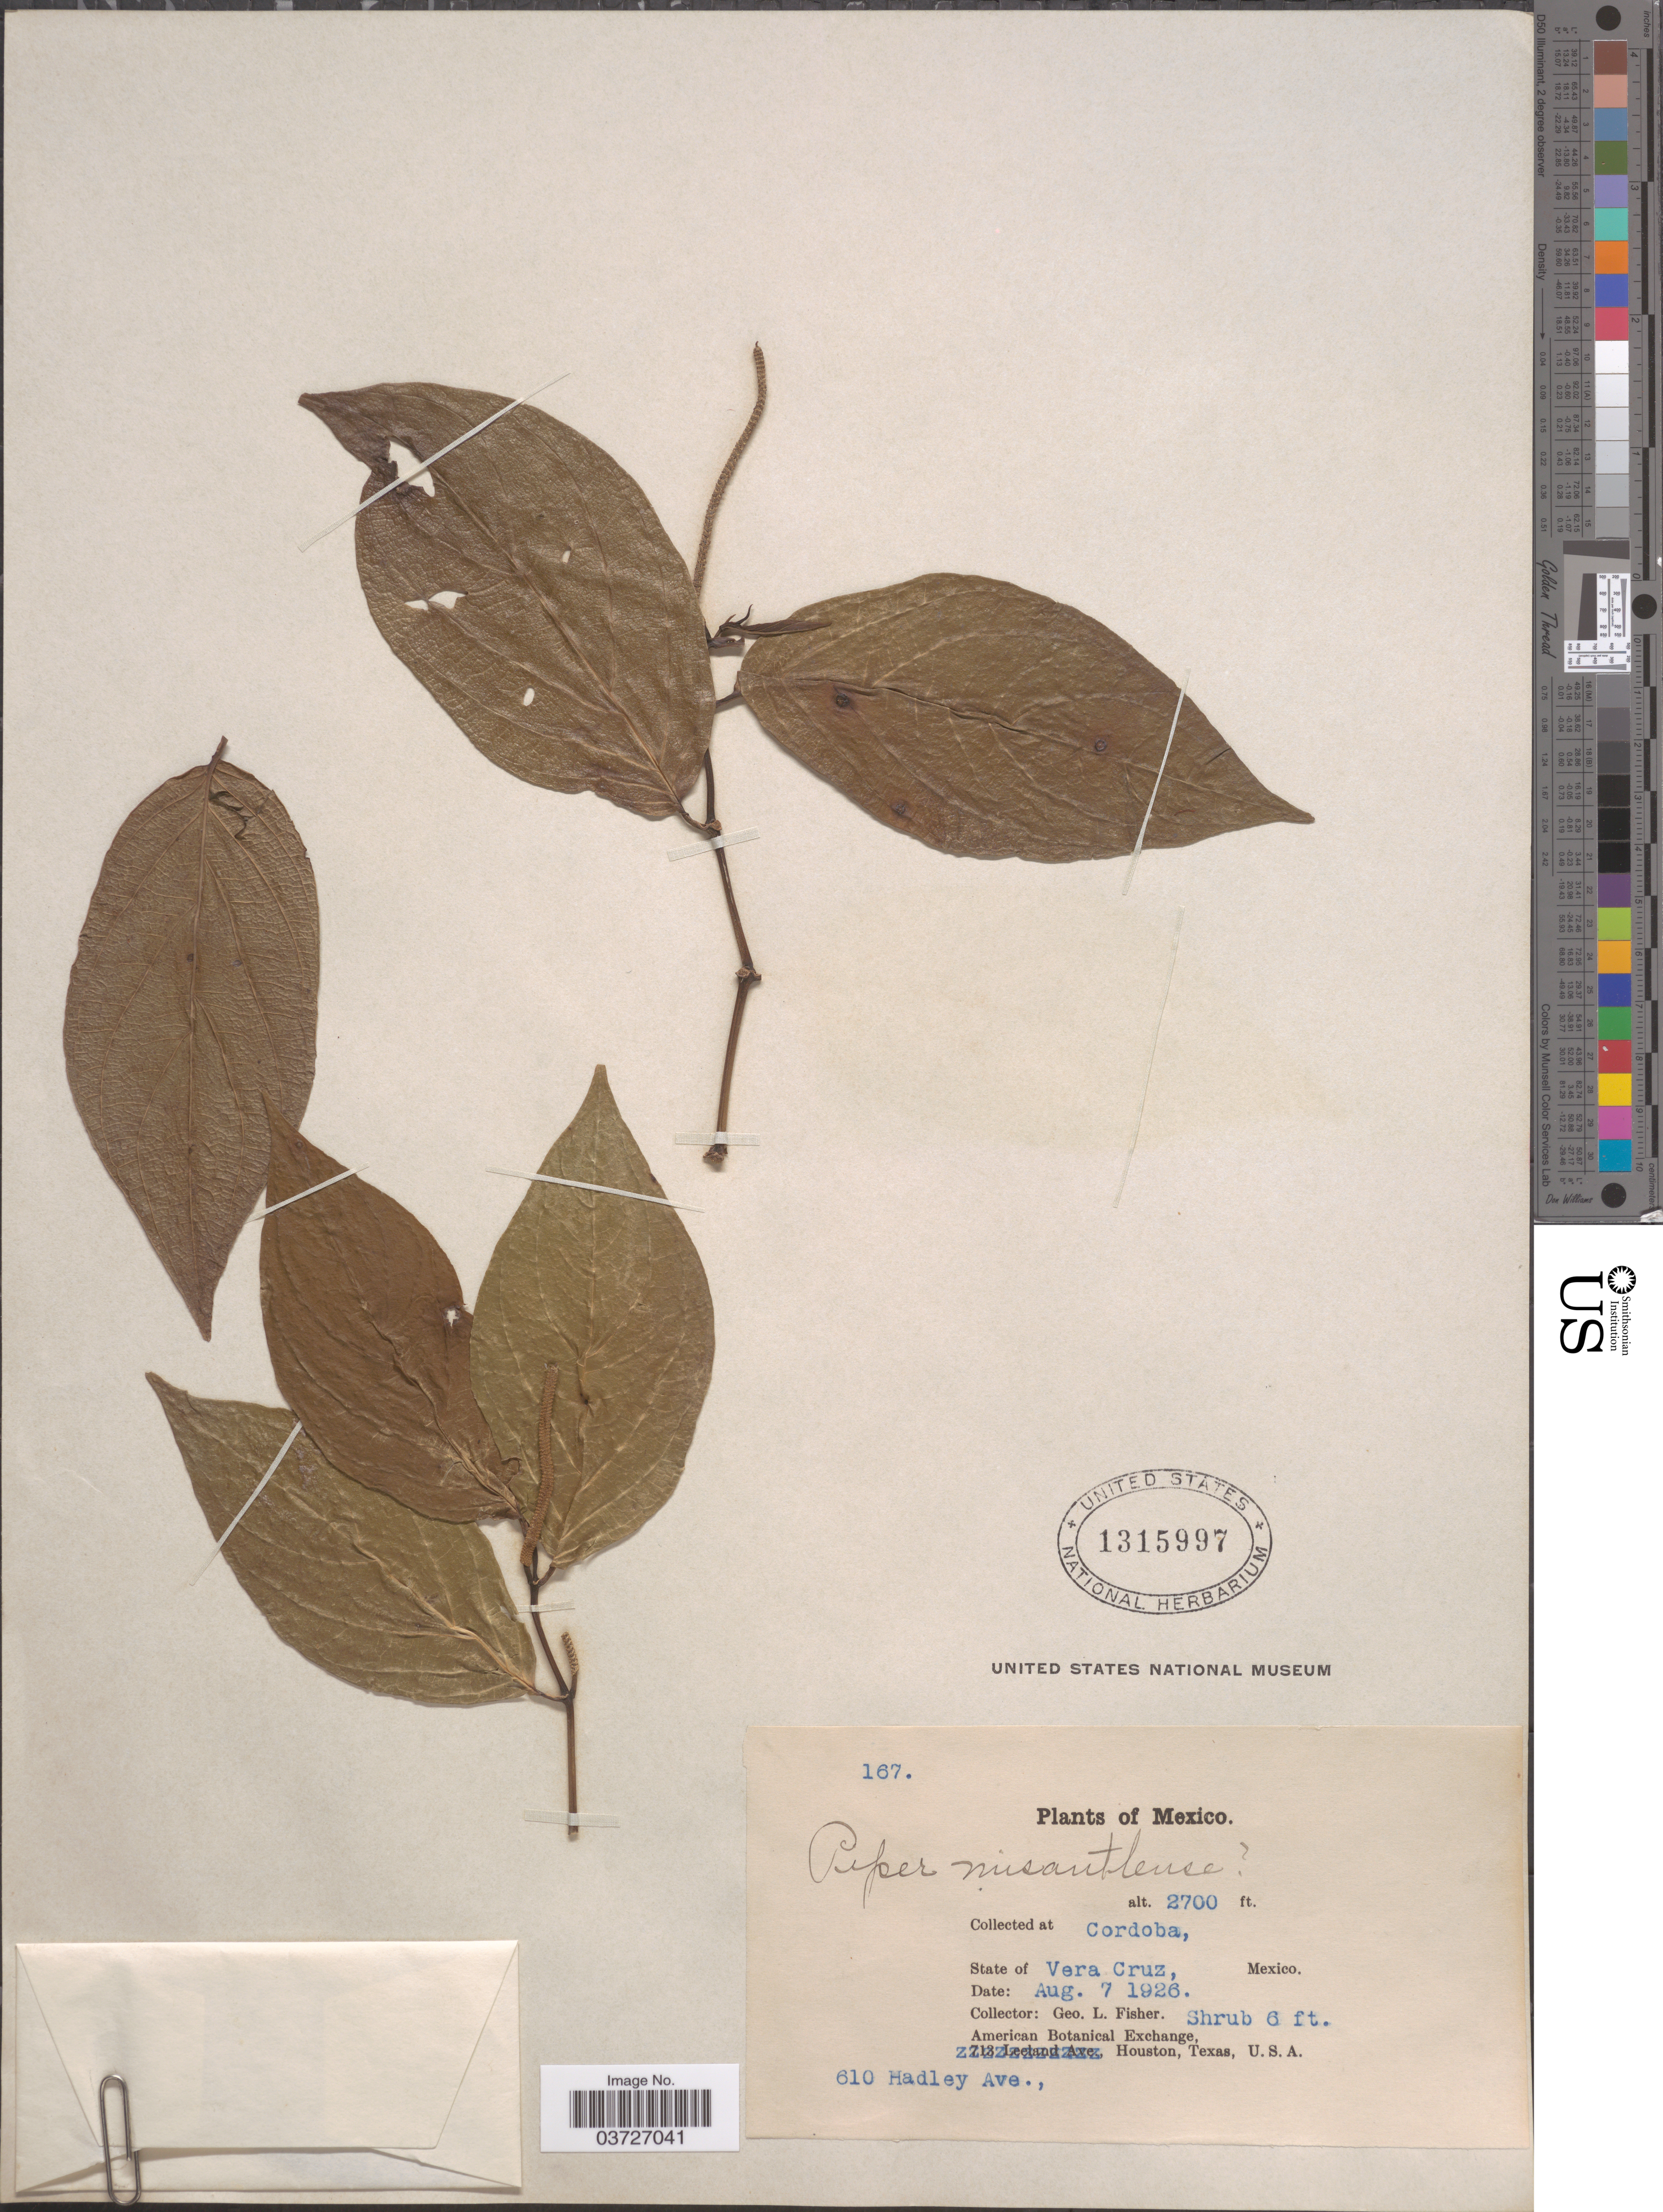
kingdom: Plantae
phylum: Tracheophyta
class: Magnoliopsida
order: Piperales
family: Piperaceae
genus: Piper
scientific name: Piper misantlense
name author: C. DC.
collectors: G. L. Fisher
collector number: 167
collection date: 1926-08-07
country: Mexico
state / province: Veracruz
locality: Cordoba, State of Vera Cruz.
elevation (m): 823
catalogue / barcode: US 1315997